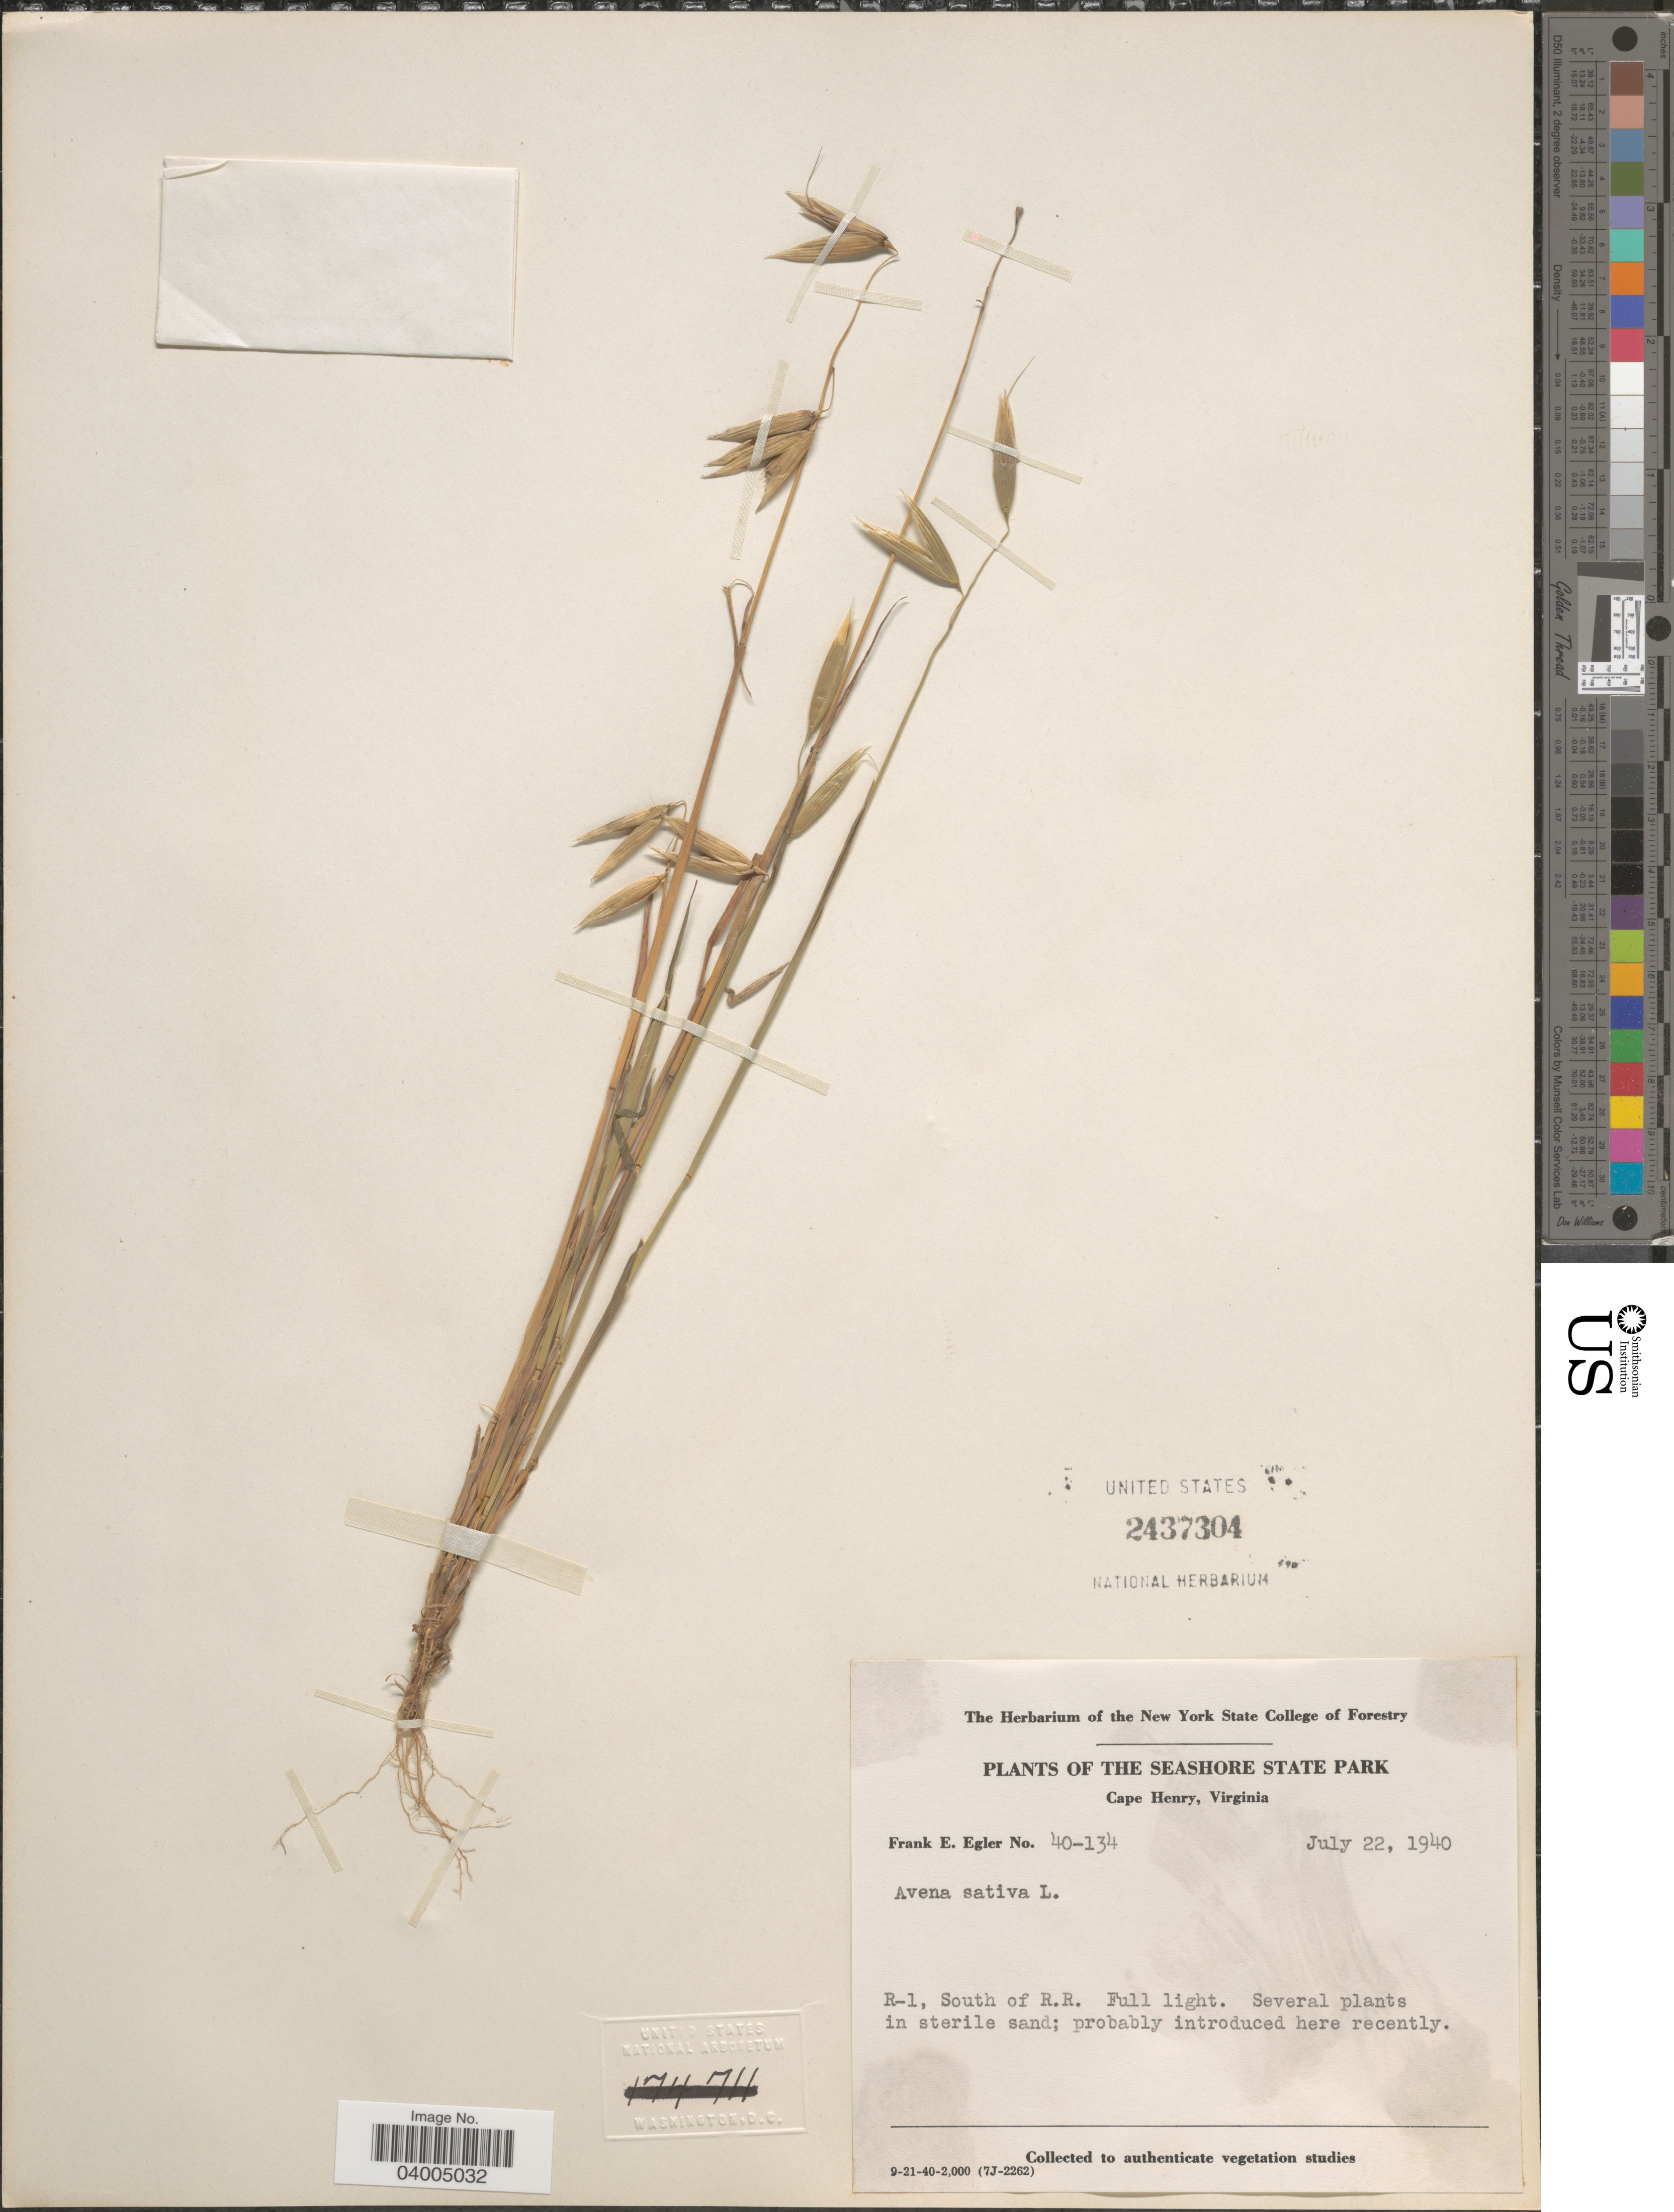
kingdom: Plantae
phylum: Tracheophyta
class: Liliopsida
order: Poales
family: Poaceae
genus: Avena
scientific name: Avena sativa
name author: L.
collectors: F. Egler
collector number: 40-134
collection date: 1940-07-22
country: United States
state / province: Virginia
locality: The Seashore State Park, Cape Henry. R-1, South of R.R.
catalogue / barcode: US 2437304